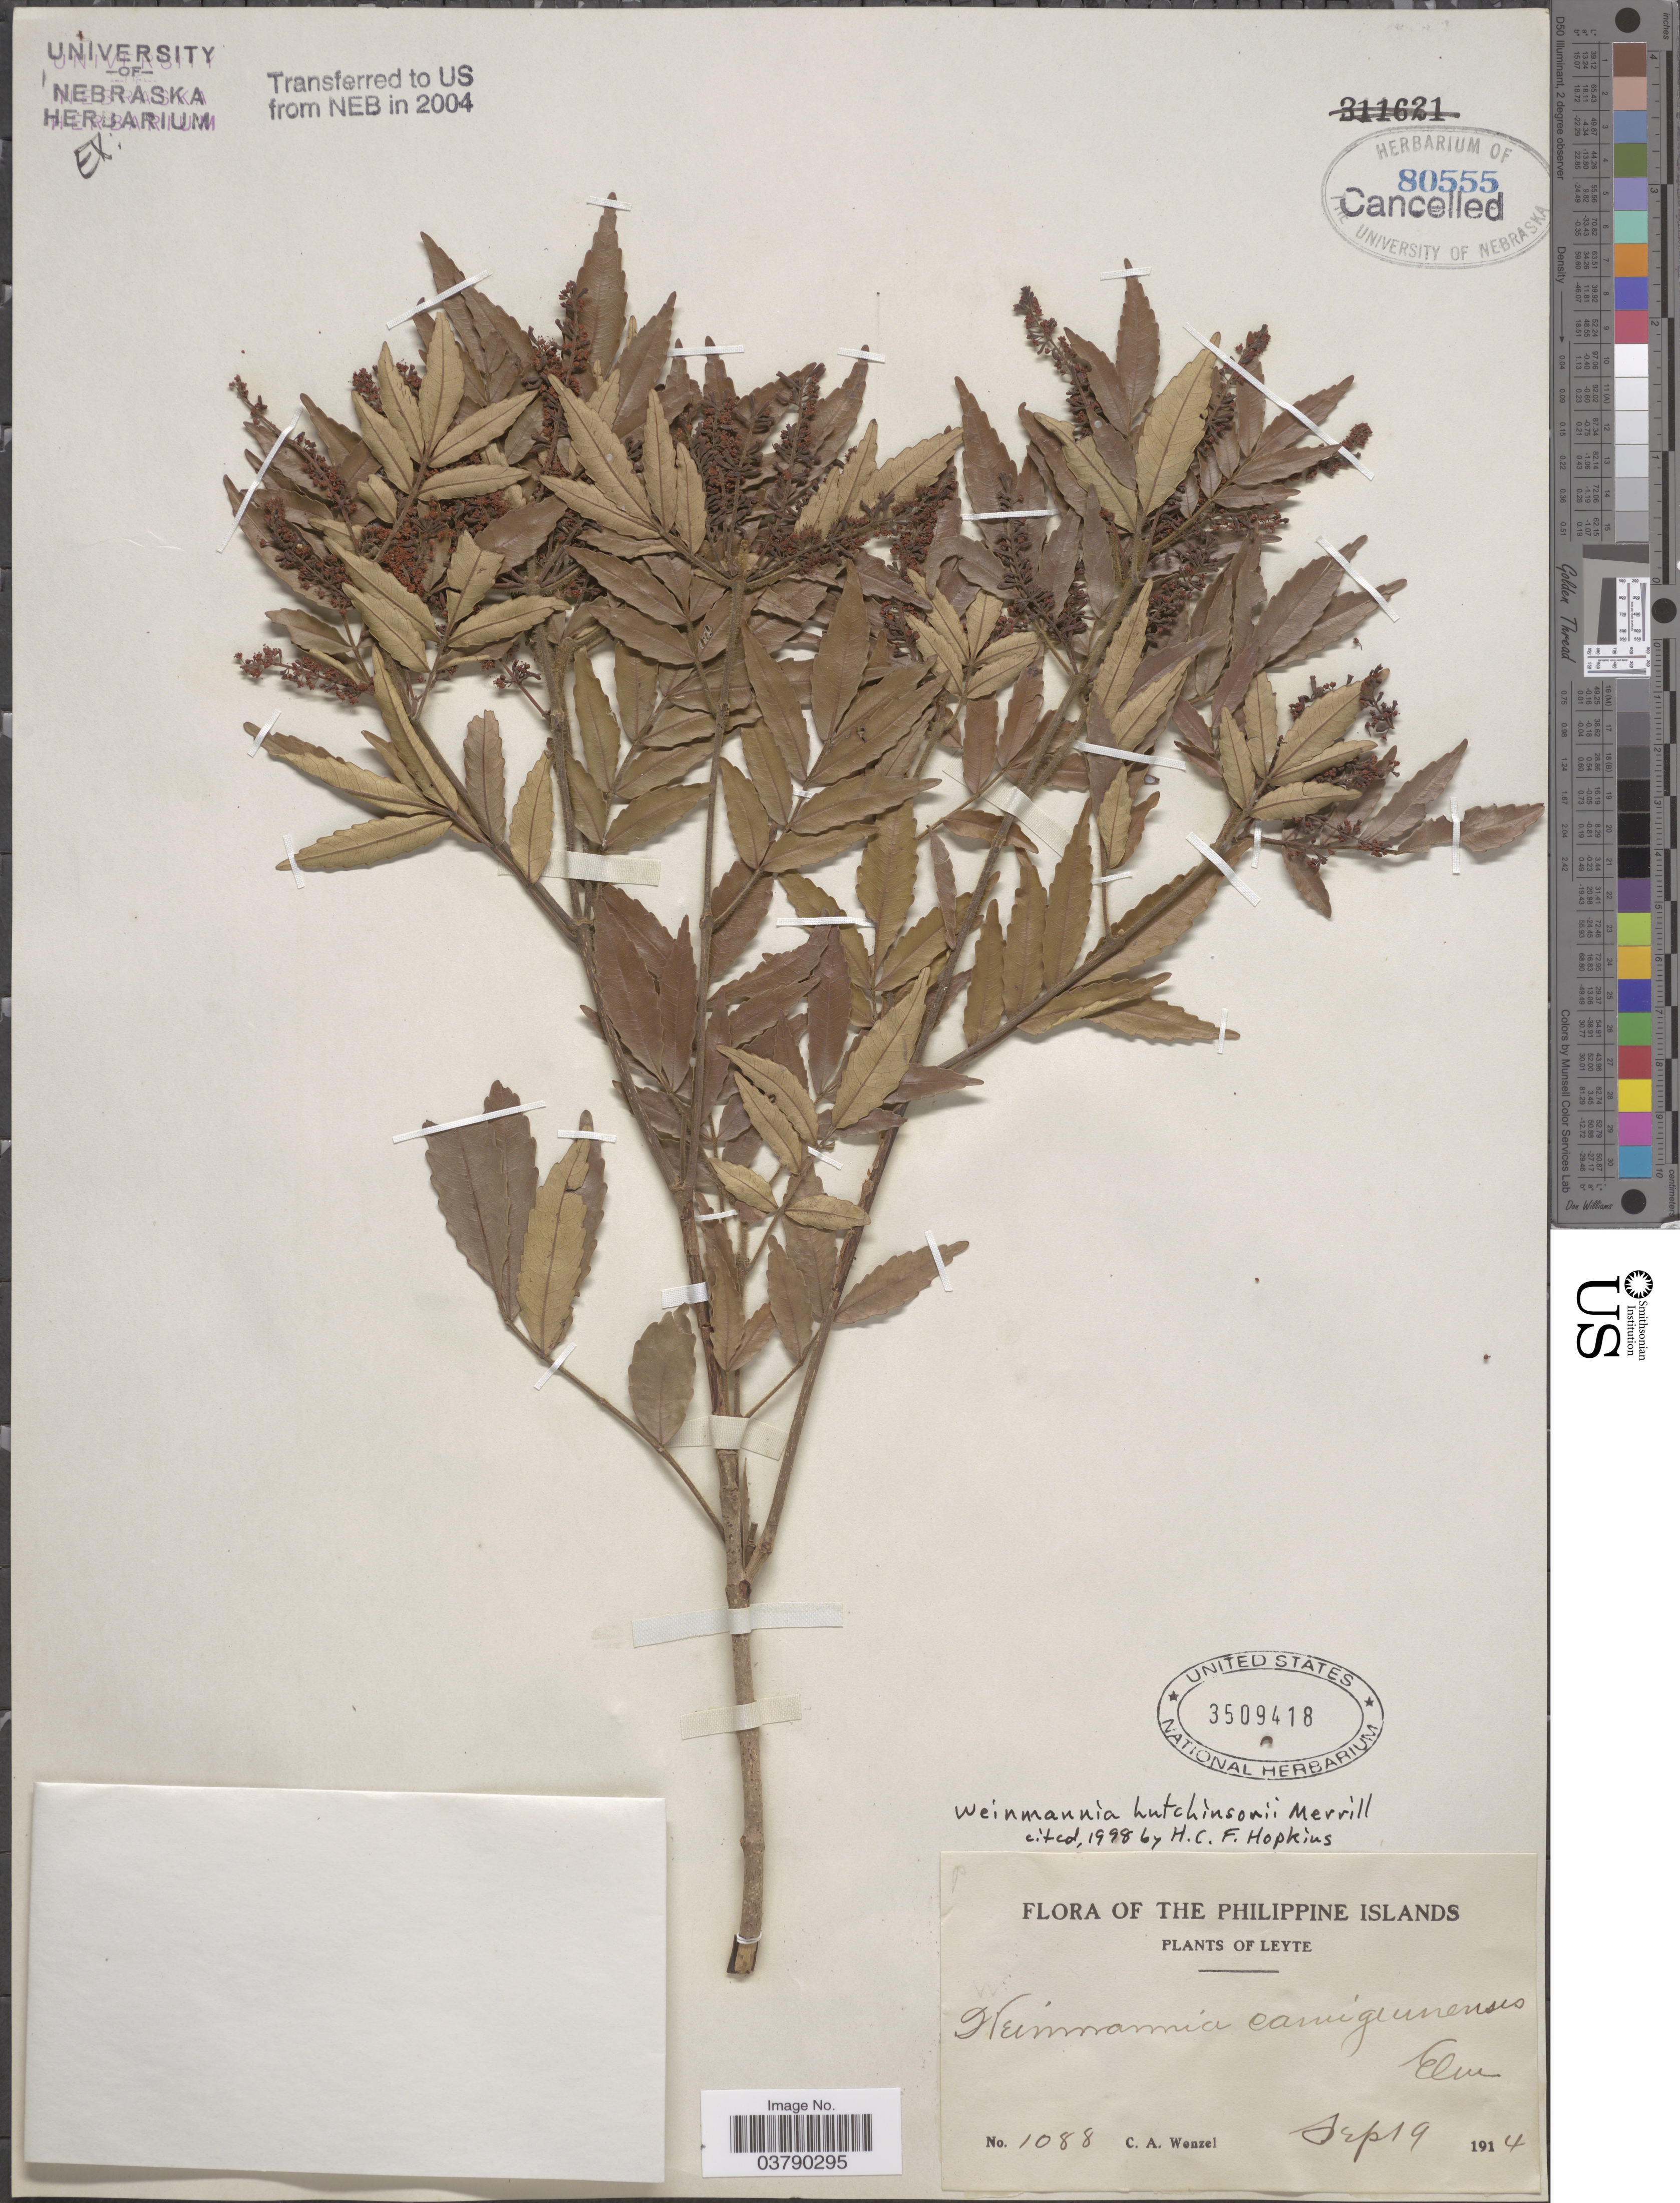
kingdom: Plantae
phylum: Tracheophyta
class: Magnoliopsida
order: Oxalidales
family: Cunoniaceae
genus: Pterophylla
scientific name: Pterophylla hutchinsonii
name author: (Merr.) Pillon & H.C. Hopkins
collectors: C. Wenzel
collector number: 1088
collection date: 1914-09-19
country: Philippines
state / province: Eastern Visayas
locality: The Philippine Islands. Leyte.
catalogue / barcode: US 3509418